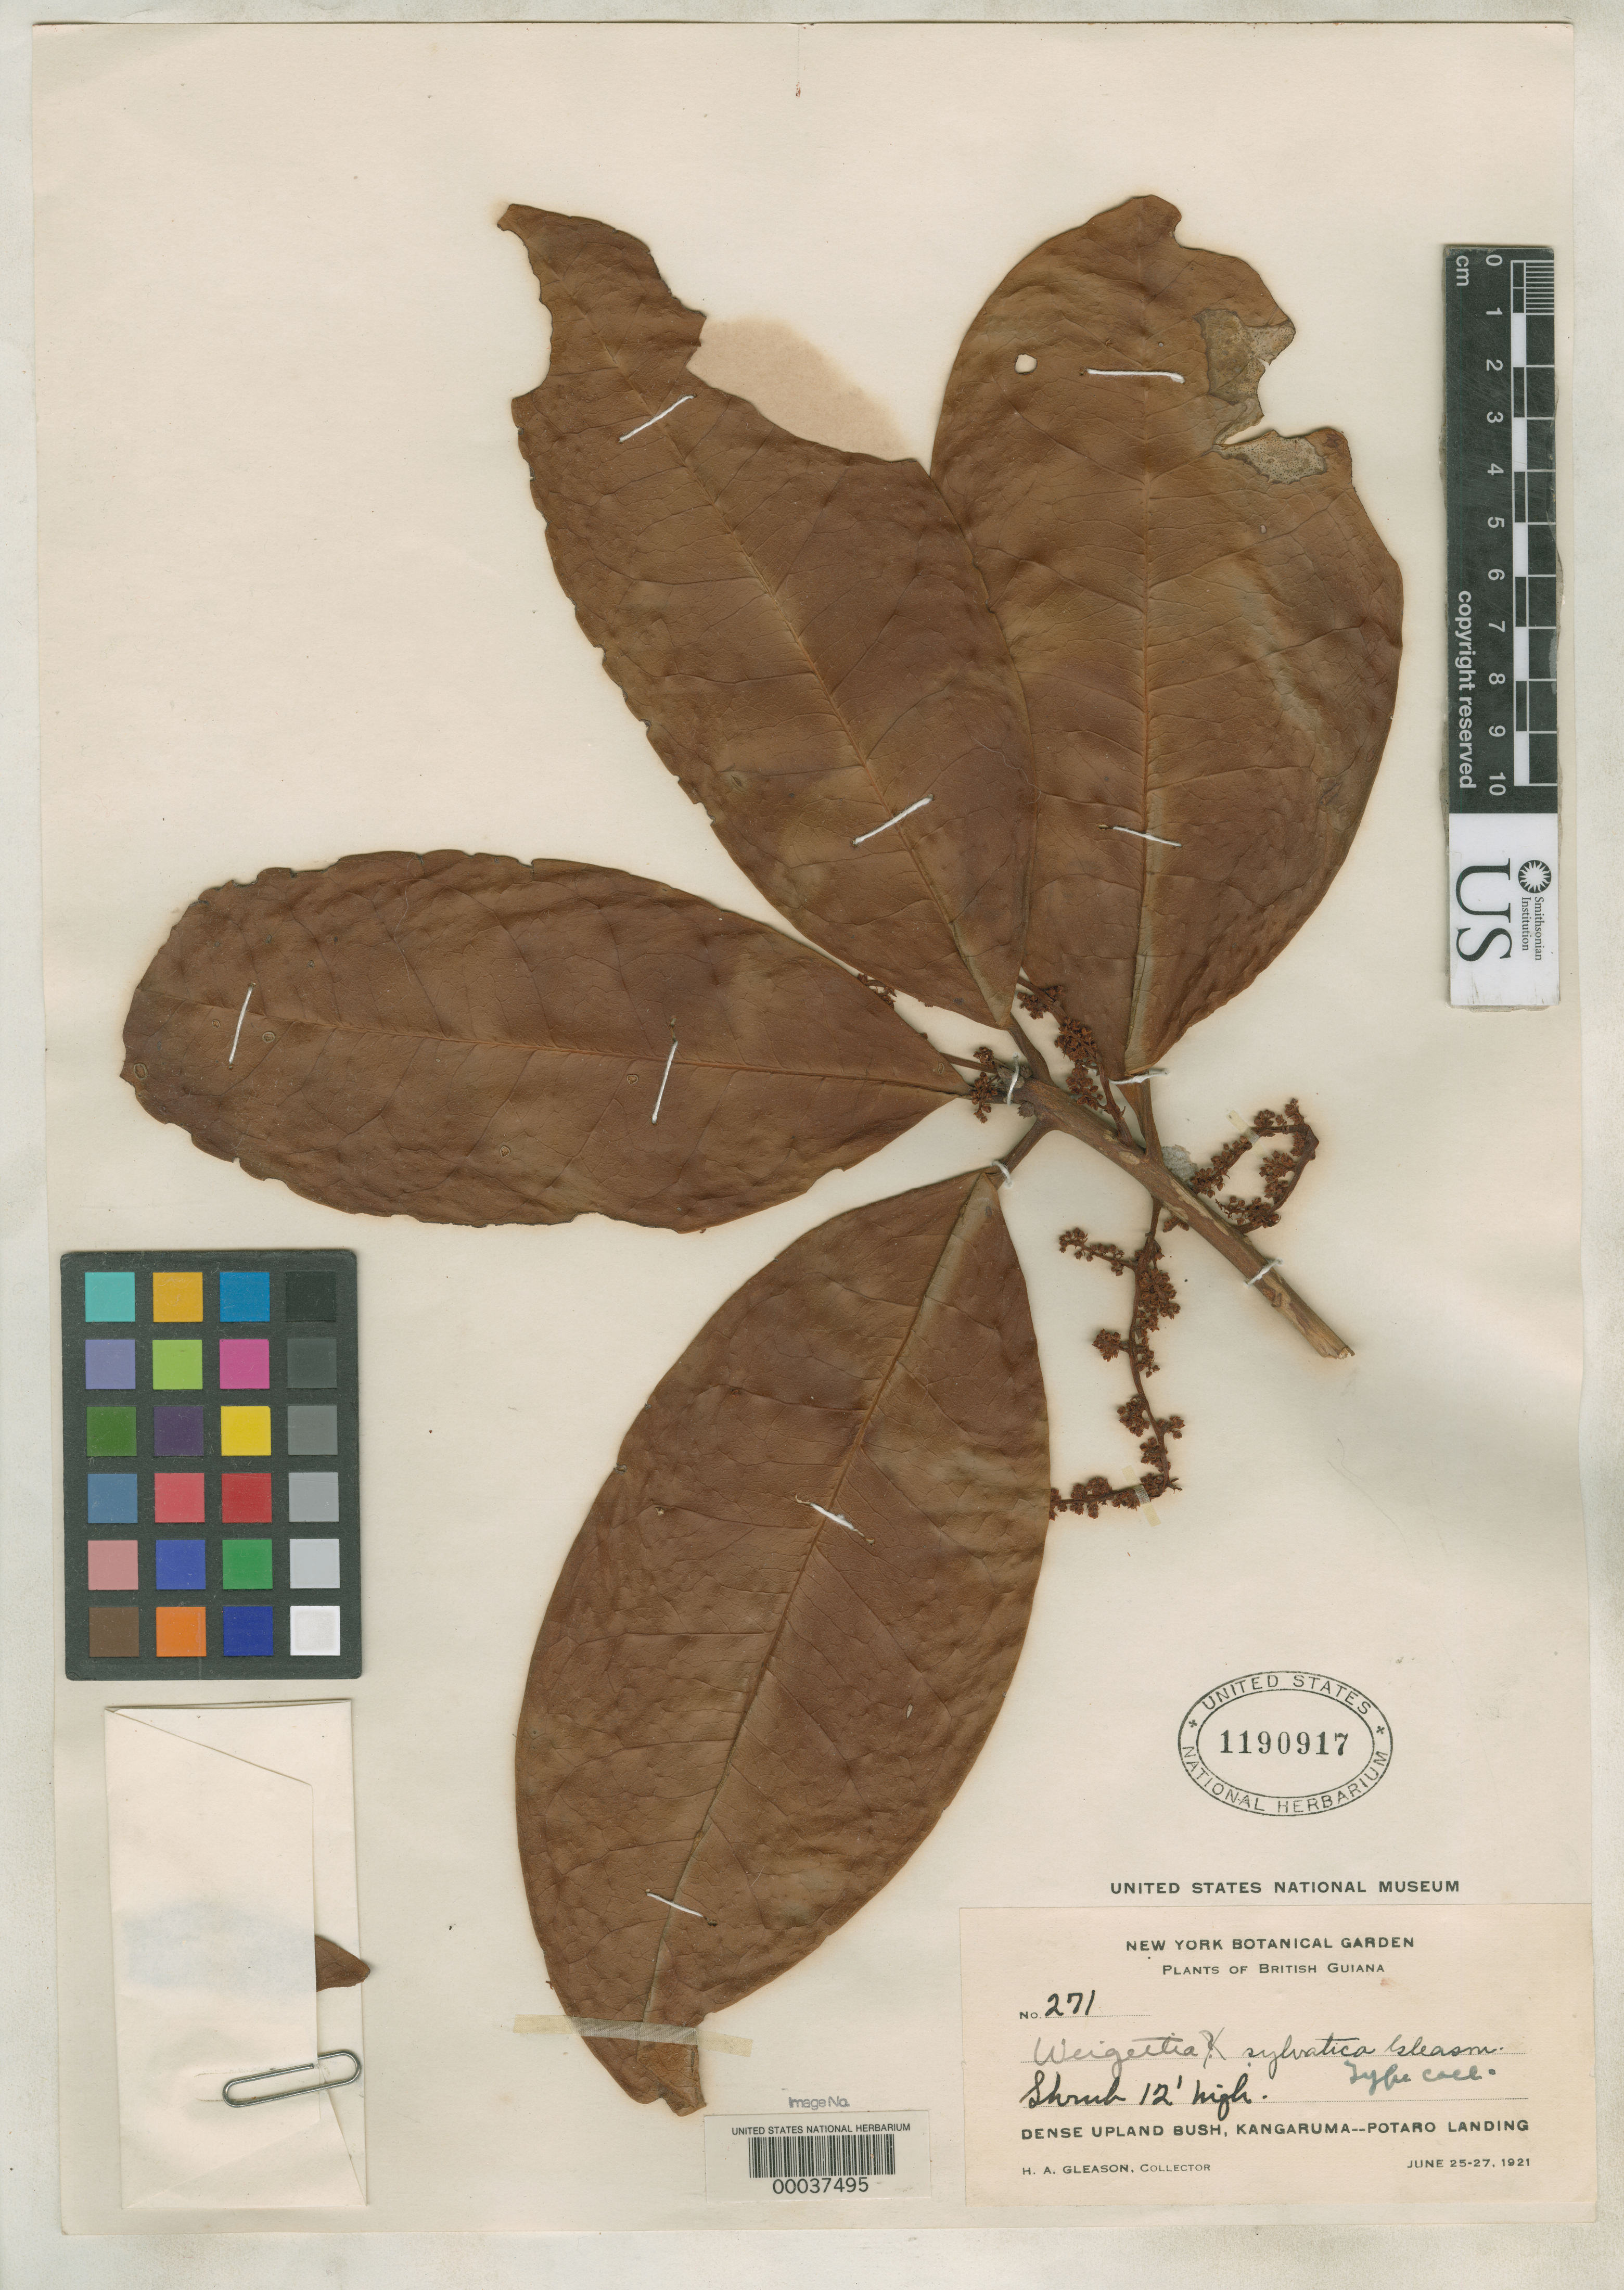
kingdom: Plantae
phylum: Tracheophyta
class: Magnoliopsida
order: Ericales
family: Primulaceae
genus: Weigeltia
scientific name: Weigeltia sylvatica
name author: Gleason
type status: Isotype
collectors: H. A. Gleason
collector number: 271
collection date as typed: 25 Jun 1921 to 27 Jun 1921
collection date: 1921-06-25/1921-06-27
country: Guyana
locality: Between Kangaruma & Potaro Landing.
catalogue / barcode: US 1190917